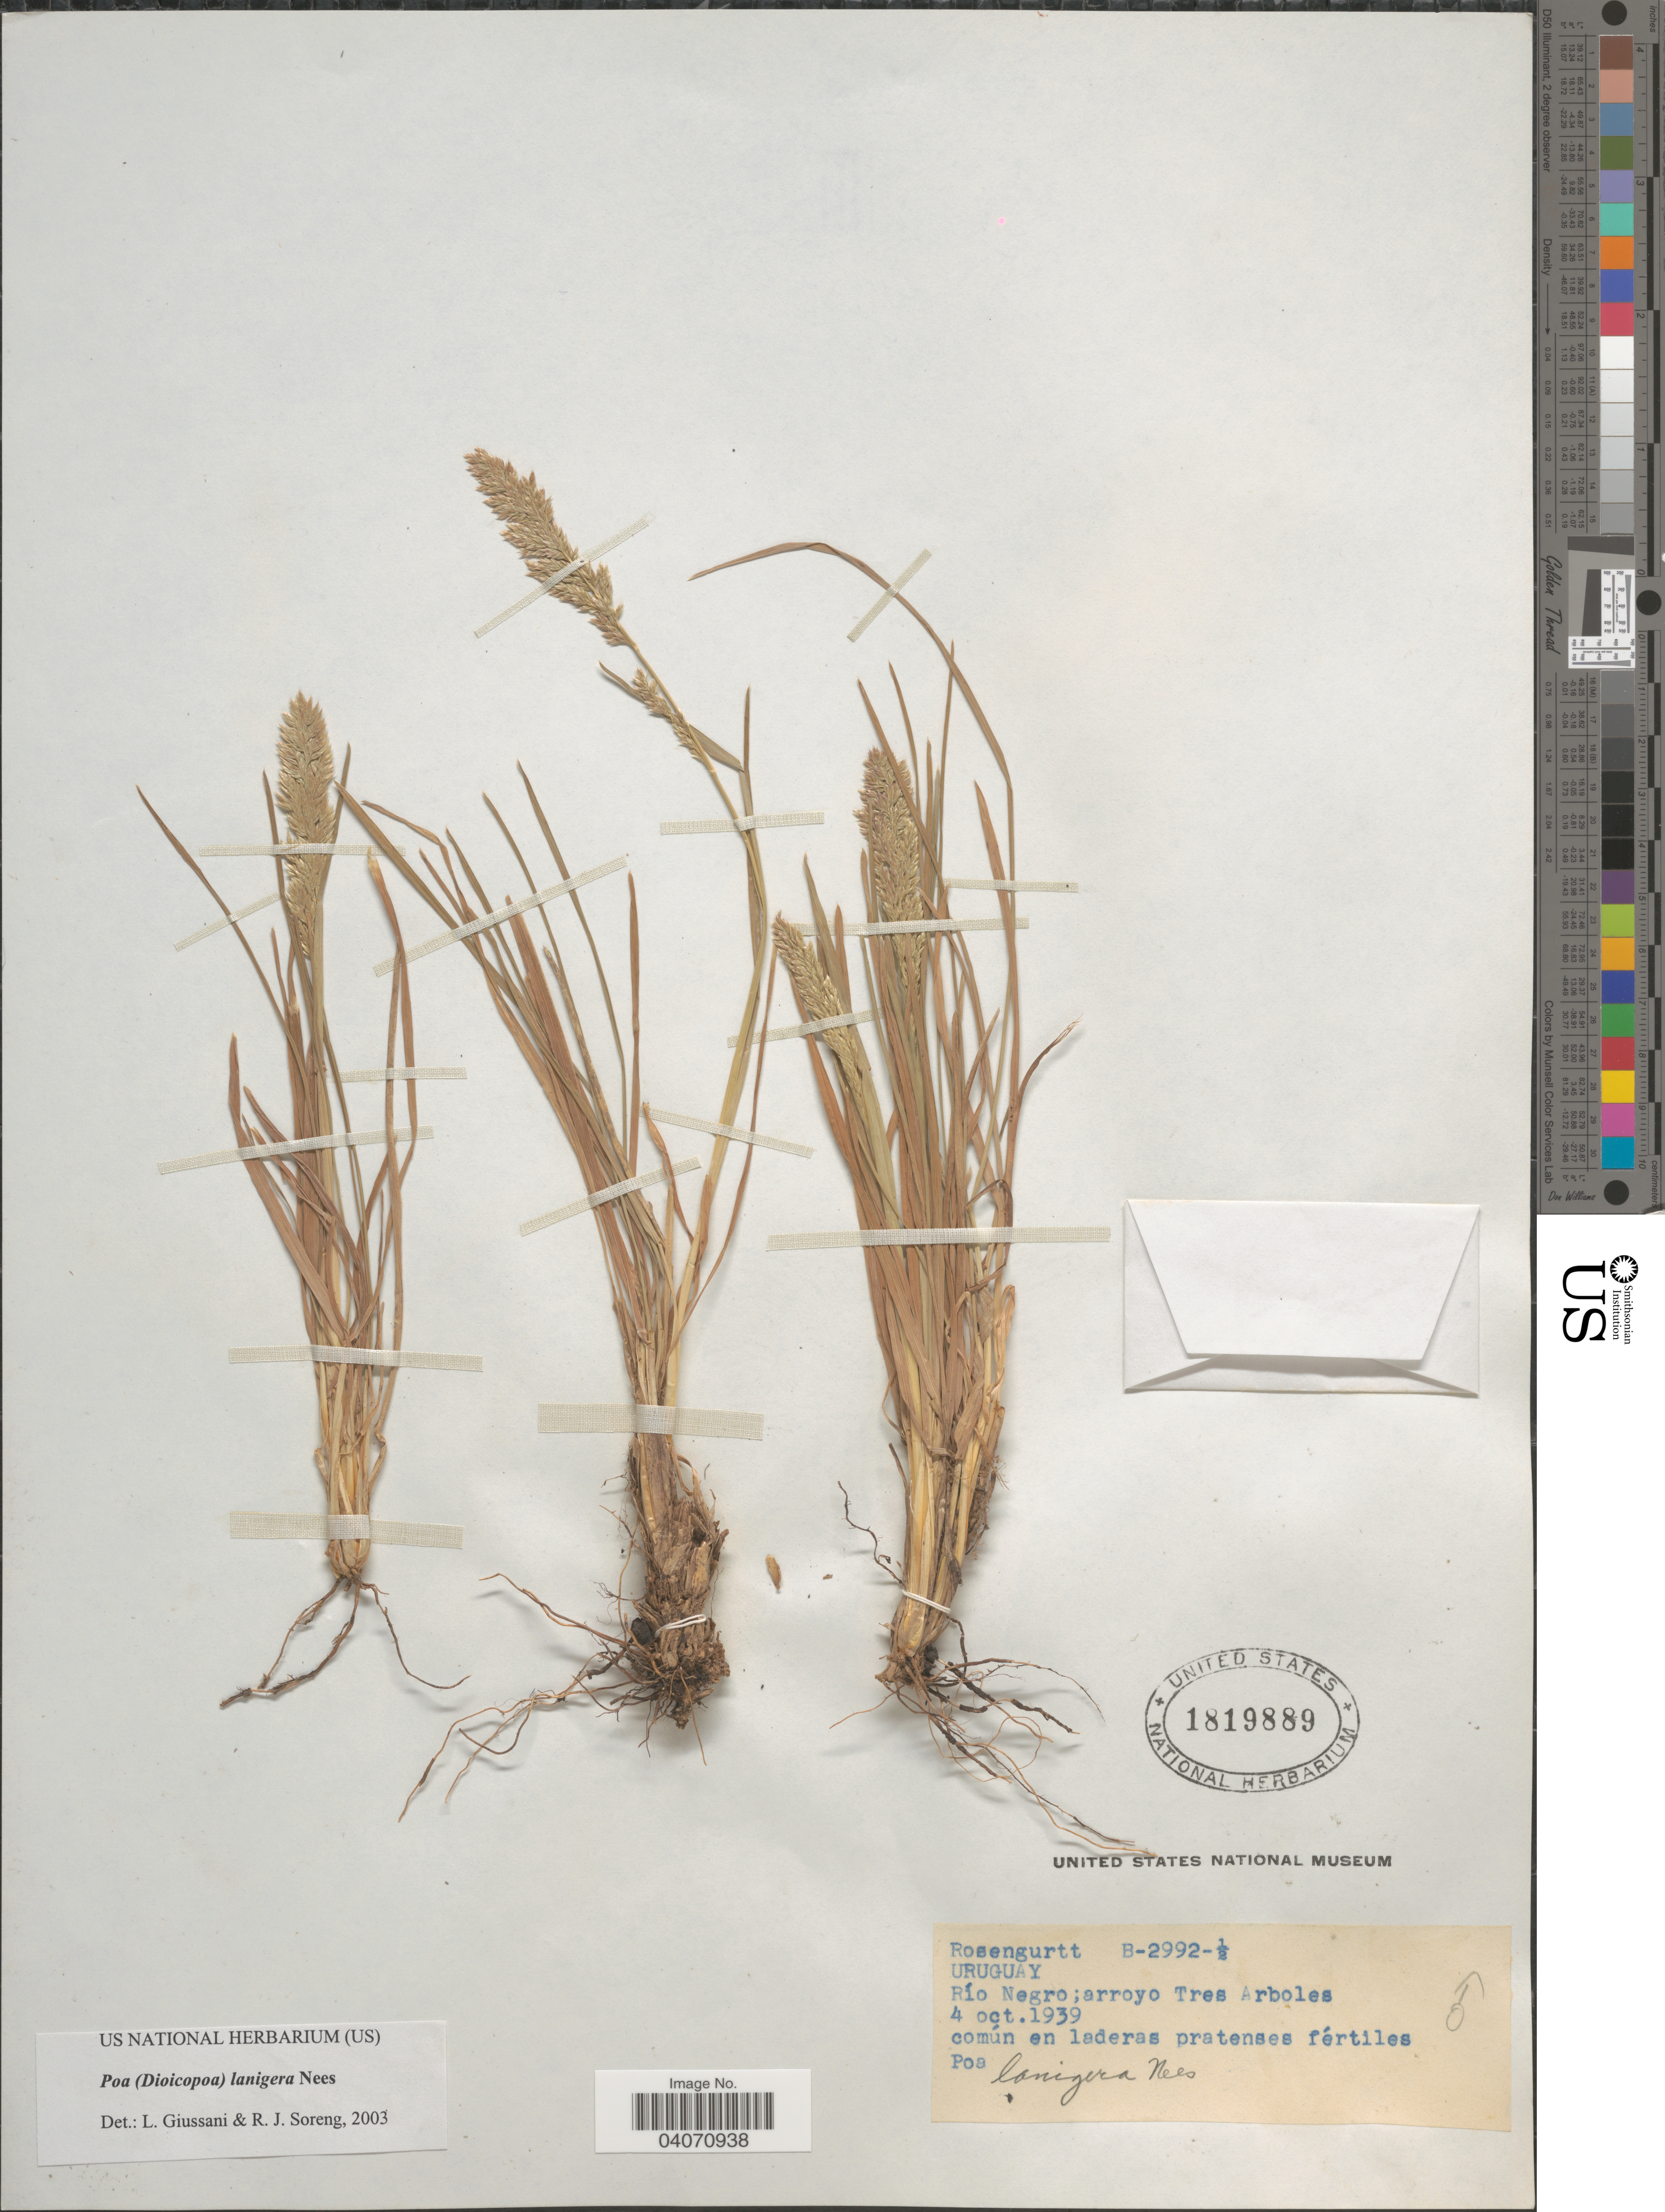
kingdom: Plantae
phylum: Tracheophyta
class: Liliopsida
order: Poales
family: Poaceae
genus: Poa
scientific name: Poa lanigera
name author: Nees in Mart.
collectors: Rosengurtt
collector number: B-2992½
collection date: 1939-10-04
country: Uruguay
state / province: Rio Negro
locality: Arroyo Tres Arboles.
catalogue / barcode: US 1819889